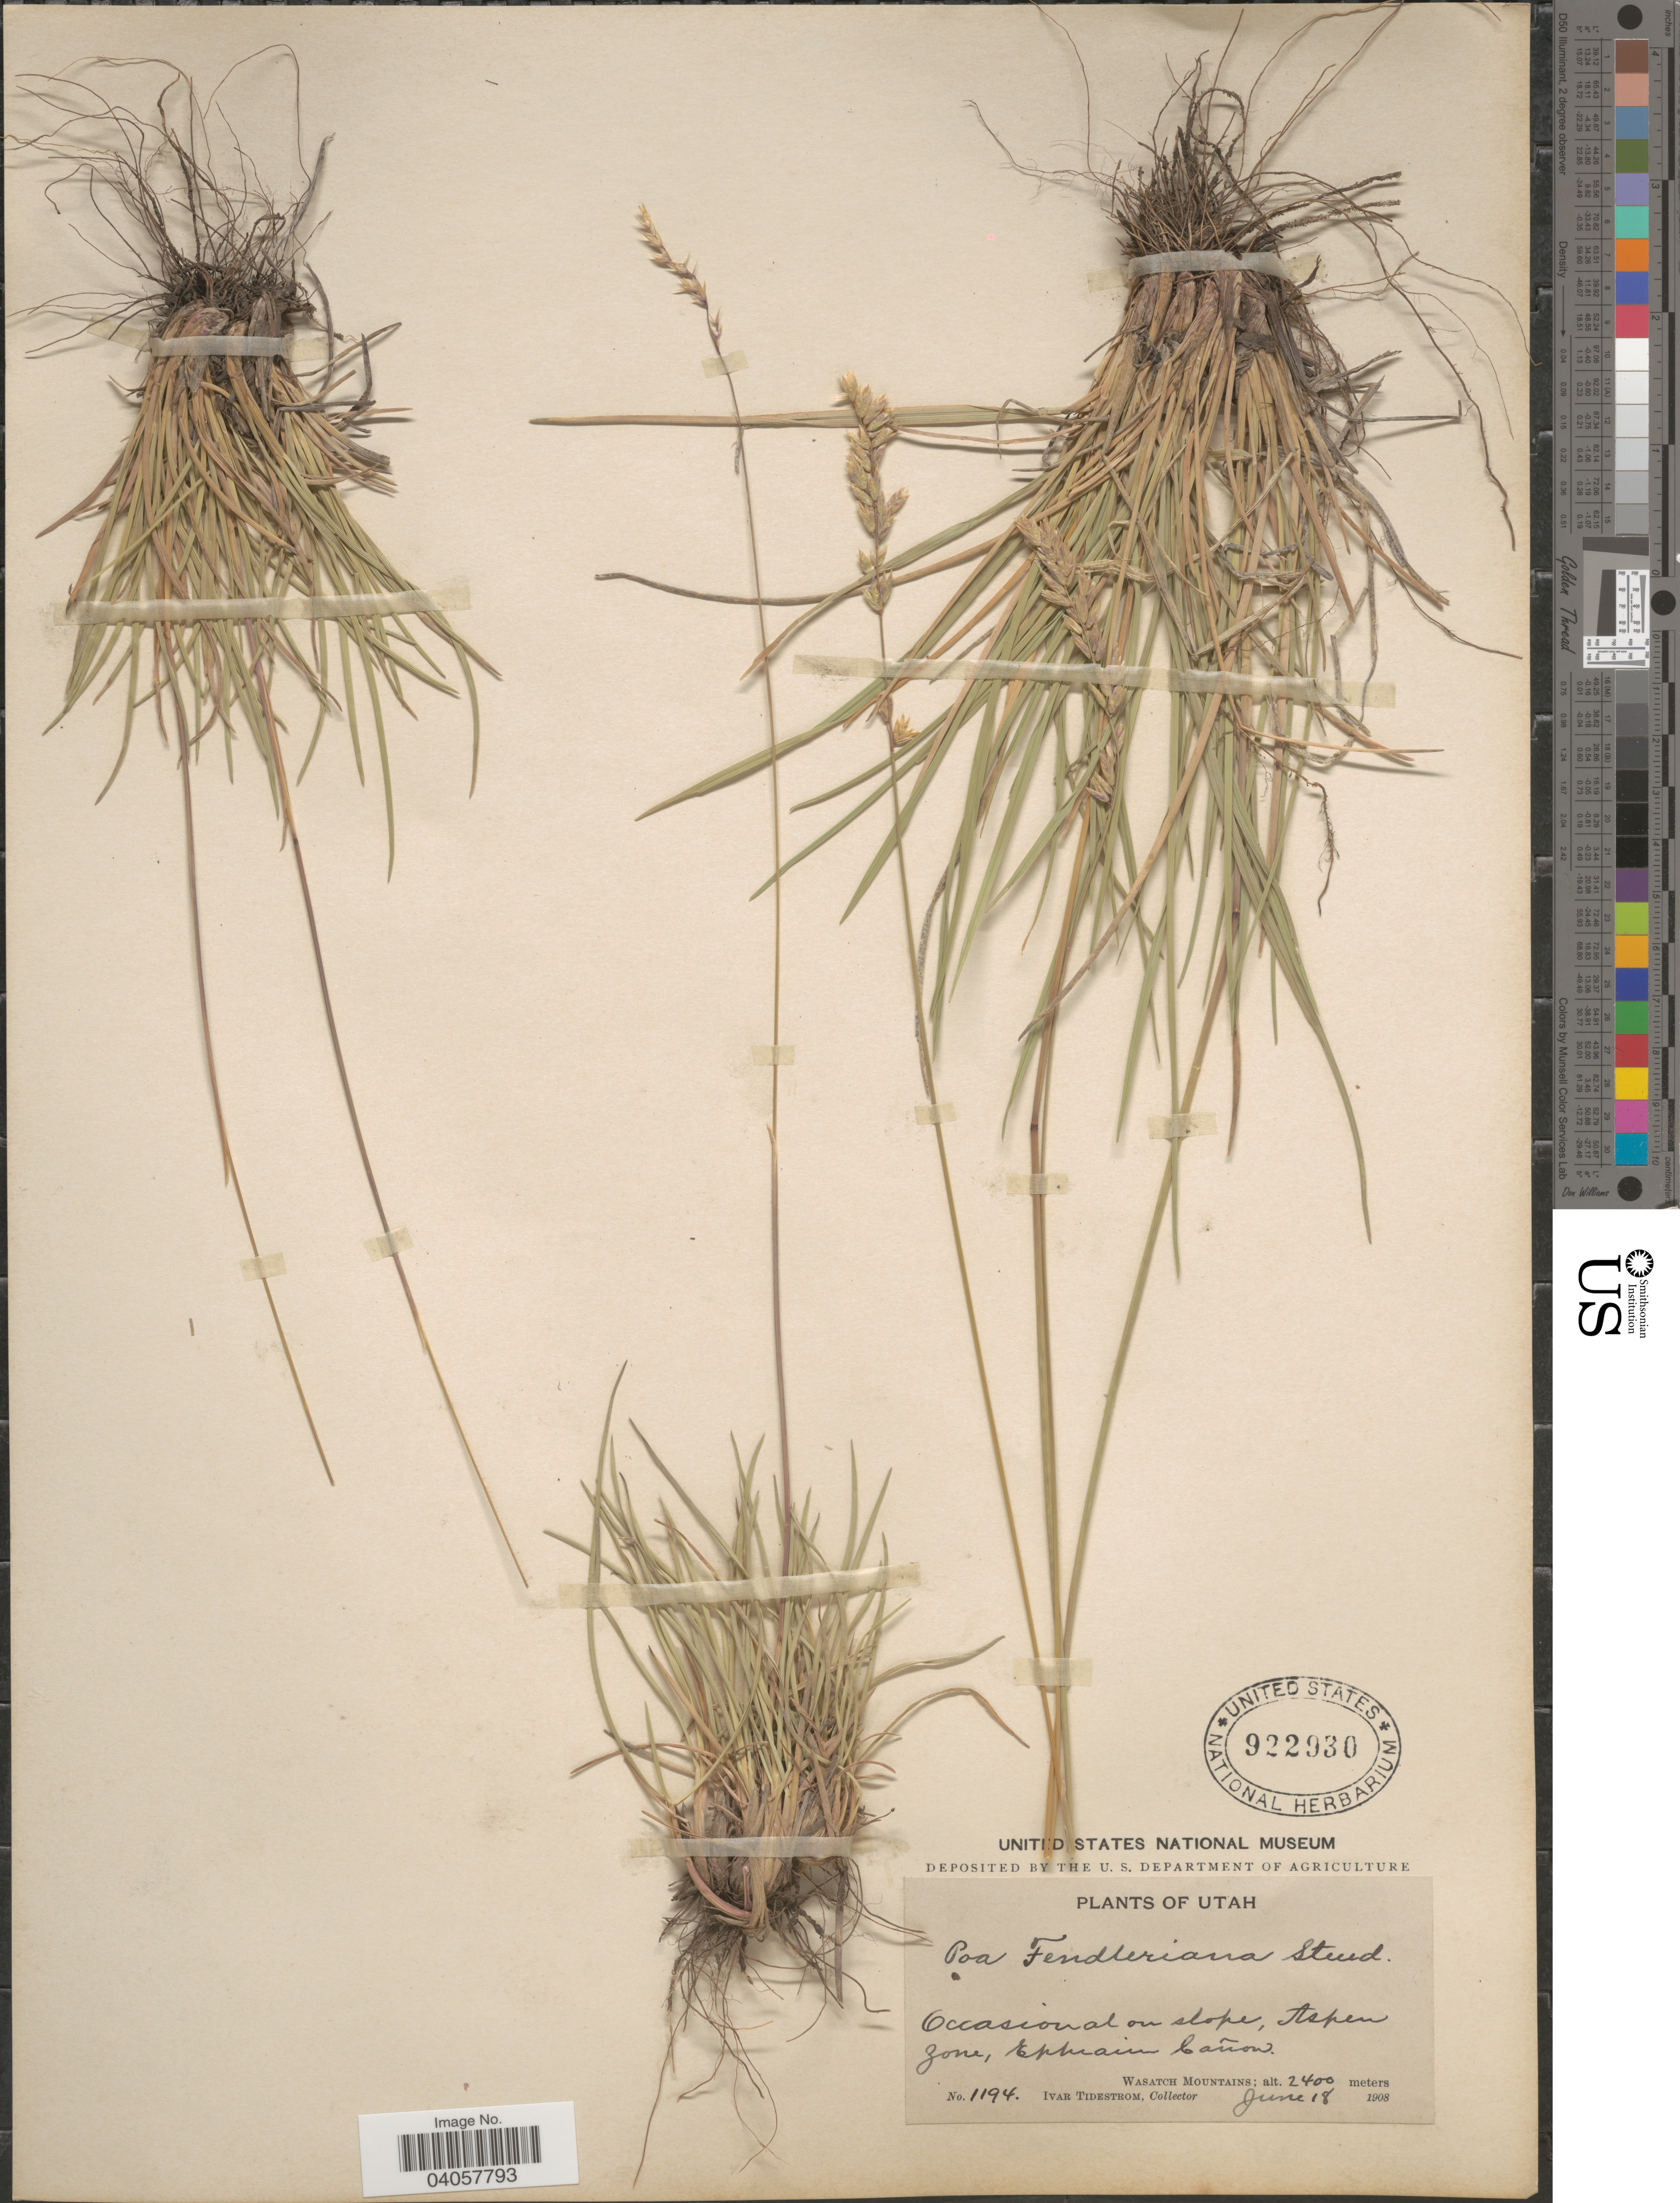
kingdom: Plantae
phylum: Tracheophyta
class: Liliopsida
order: Poales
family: Poaceae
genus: Poa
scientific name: Poa fendleriana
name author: (Steud.) Vasey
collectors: I. F. Tidestrom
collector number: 1194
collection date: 1908-06-18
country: United States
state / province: Utah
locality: Aspen zone, Ephraim Cañon. Wasatch Mountains.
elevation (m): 2400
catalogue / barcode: US 922930